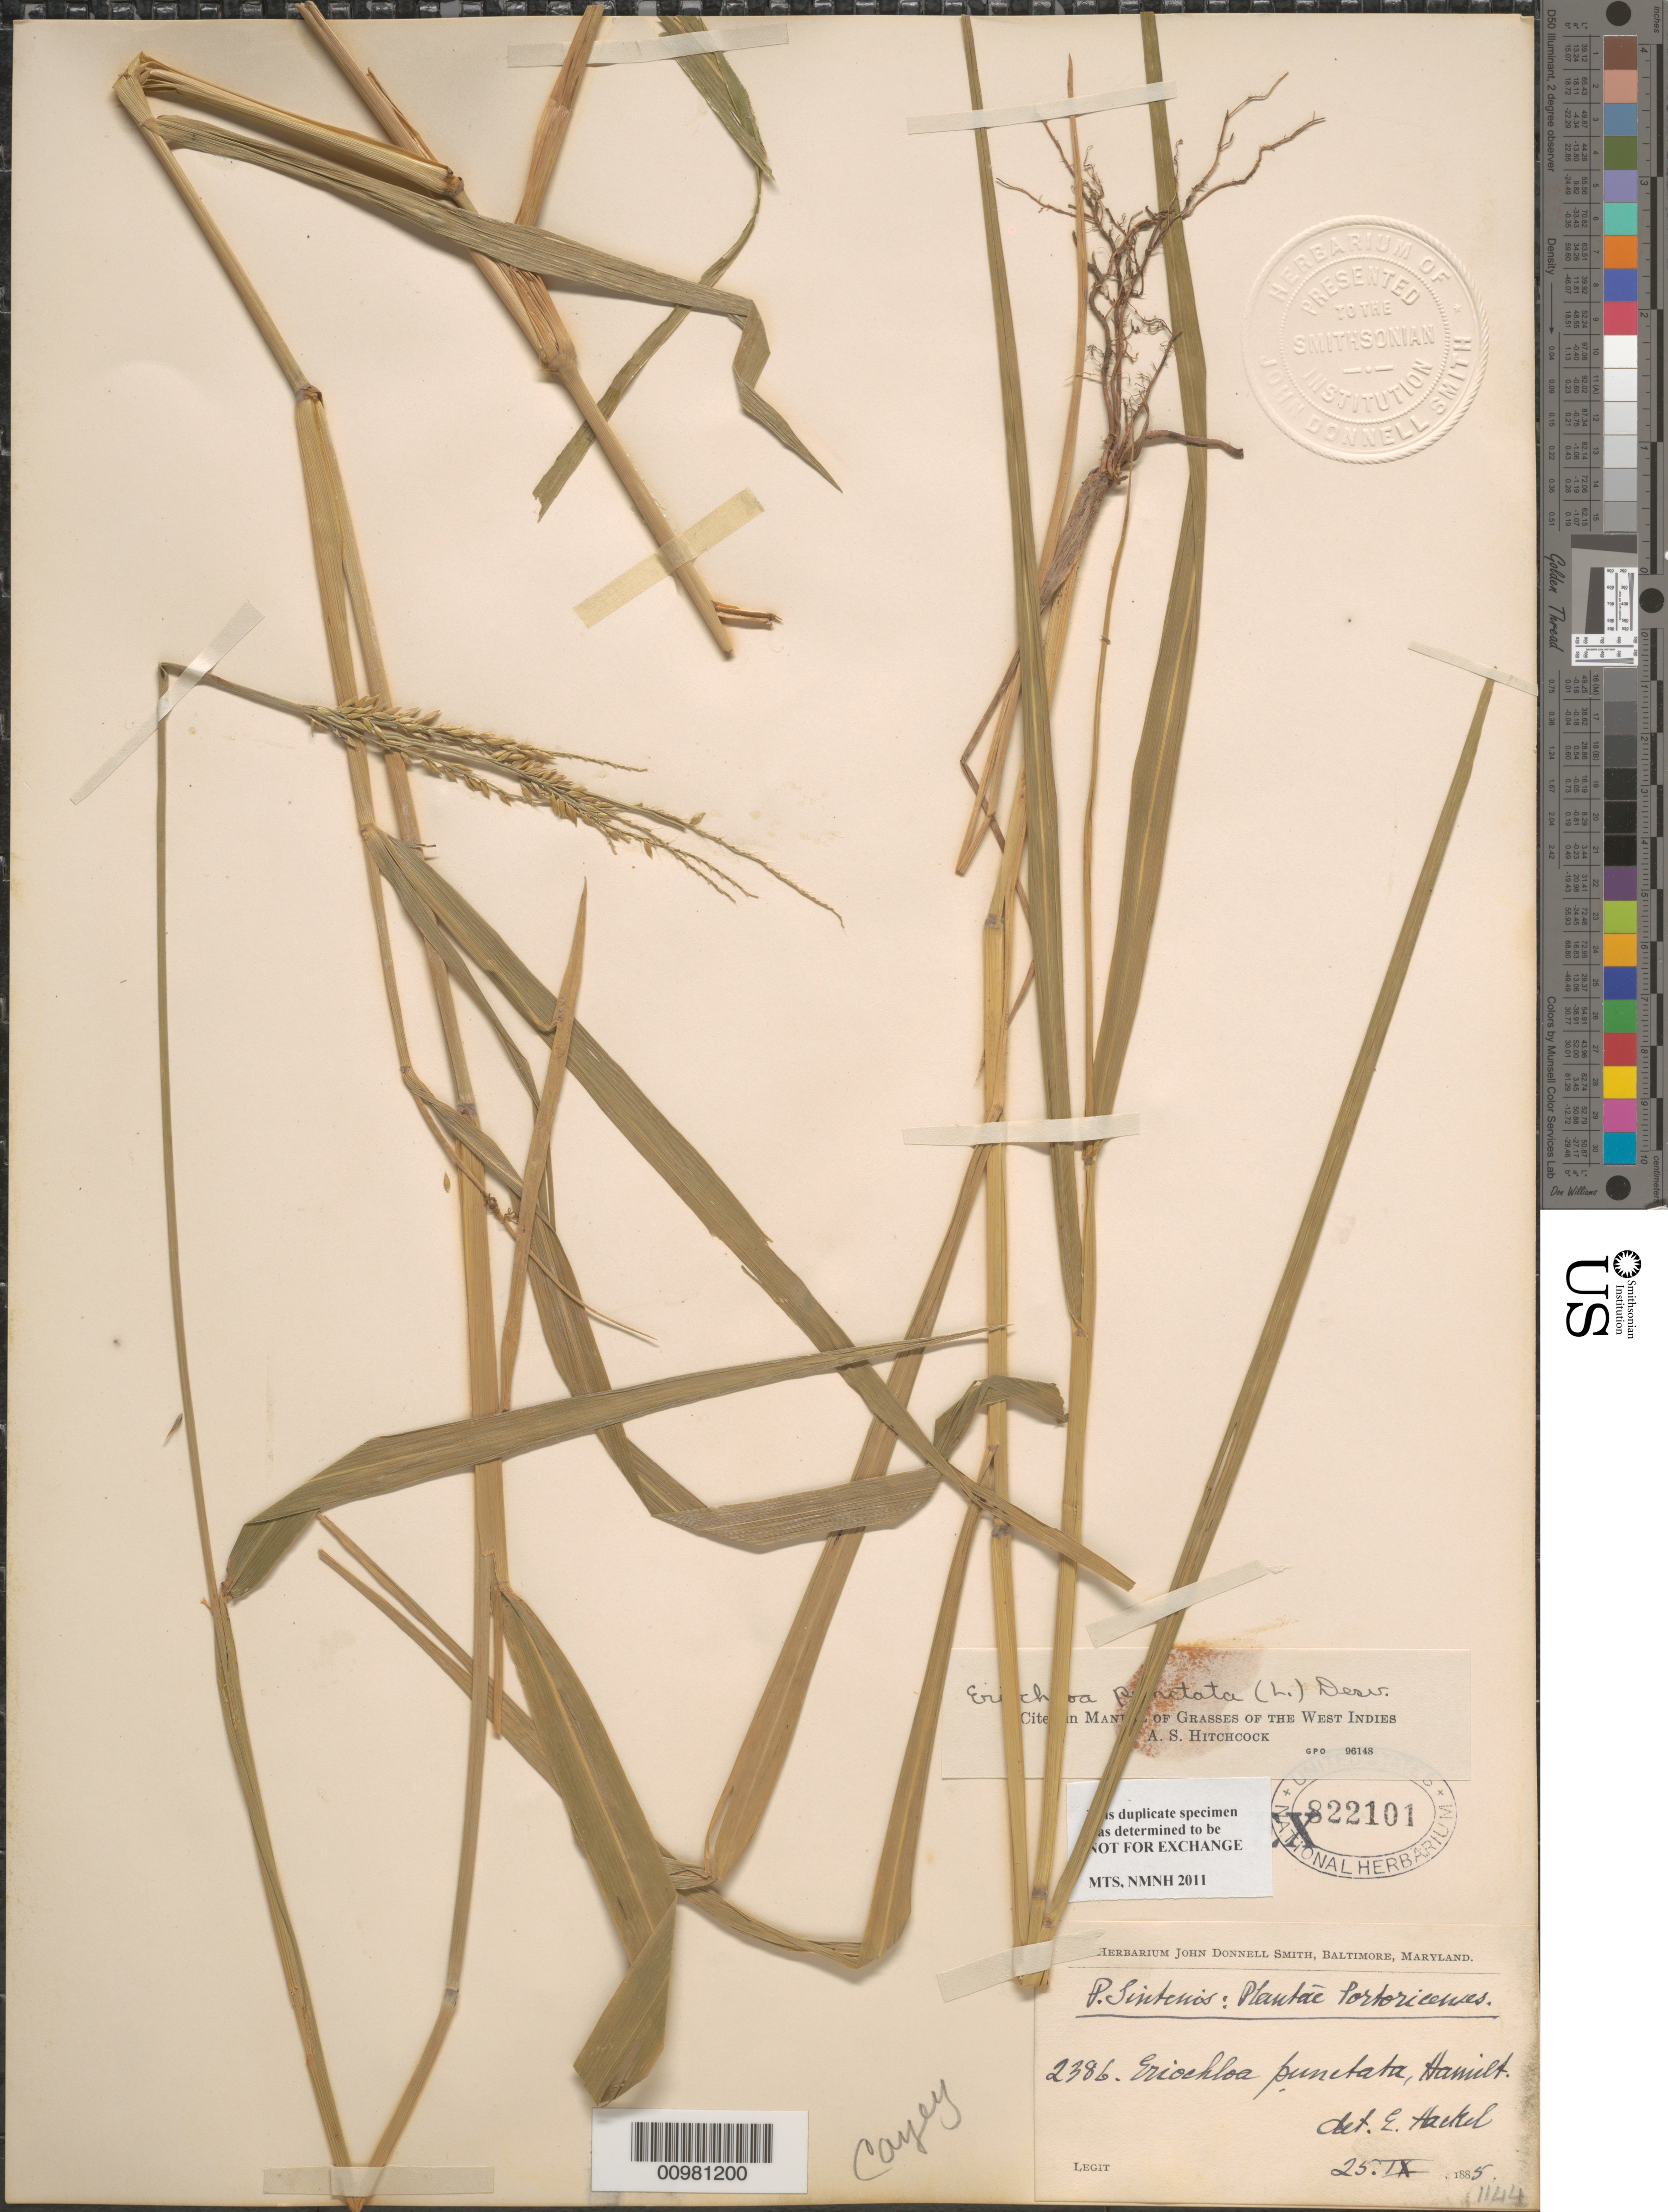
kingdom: Plantae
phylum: Tracheophyta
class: Liliopsida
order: Poales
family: Poaceae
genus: Eriochloa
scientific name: Eriochloa punctata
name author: (L.) Desv. ex Ham.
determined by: Hackel, E.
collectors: P. Sintenis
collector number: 2386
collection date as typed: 25 Sep 1885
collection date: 1885-09-25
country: Puerto Rico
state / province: Cayey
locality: Cayey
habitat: In graminosis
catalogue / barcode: US 822101